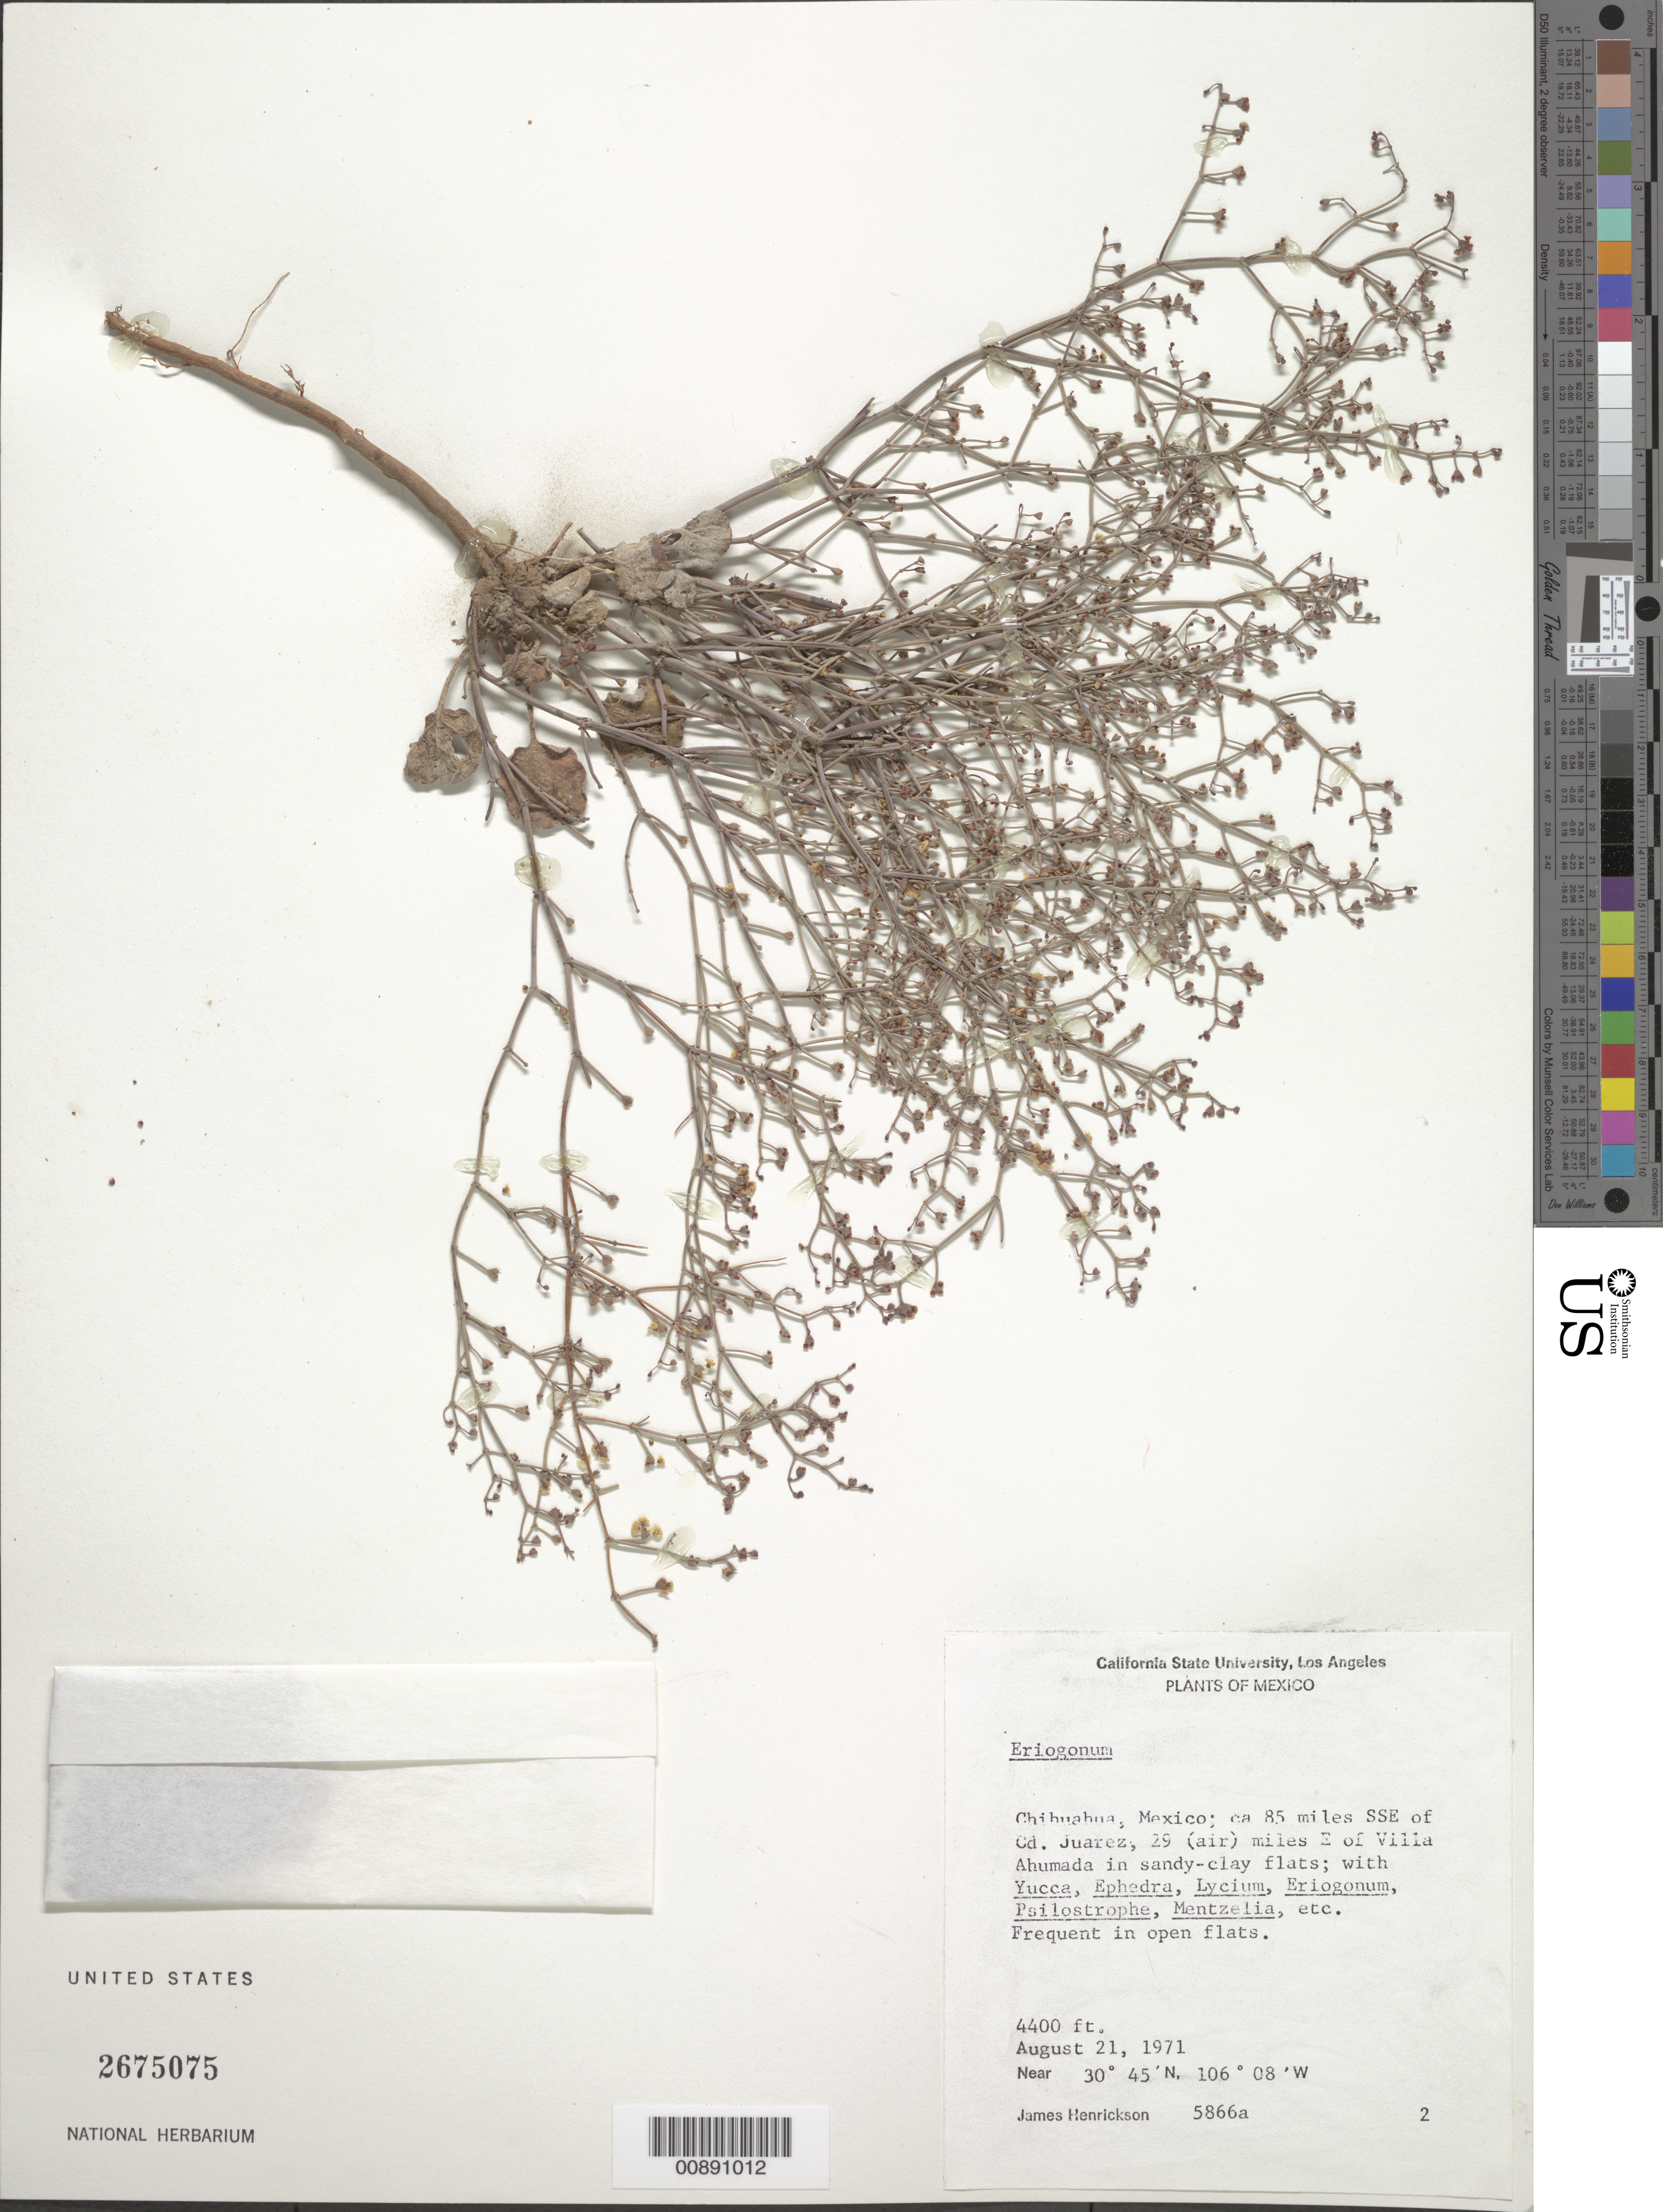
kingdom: Plantae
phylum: Tracheophyta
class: Magnoliopsida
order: Caryophyllales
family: Polygonaceae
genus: Eriogonum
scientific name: Eriogonum sp.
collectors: J. Henrickson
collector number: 5866 a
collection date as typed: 21 Aug 1971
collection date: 1971-08-21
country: Mexico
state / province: Chihuahua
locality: ca. 85 miles SSE of Cd. Juárez, 29 (air) miles E of Villa Ahumada, Chihuahua.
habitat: In sandy-clay flats; with Yucca, Ephedra, Lycium, Eriogonum, Psilostrophe, Mentzelia, etc.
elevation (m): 1341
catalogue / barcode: US 2675075